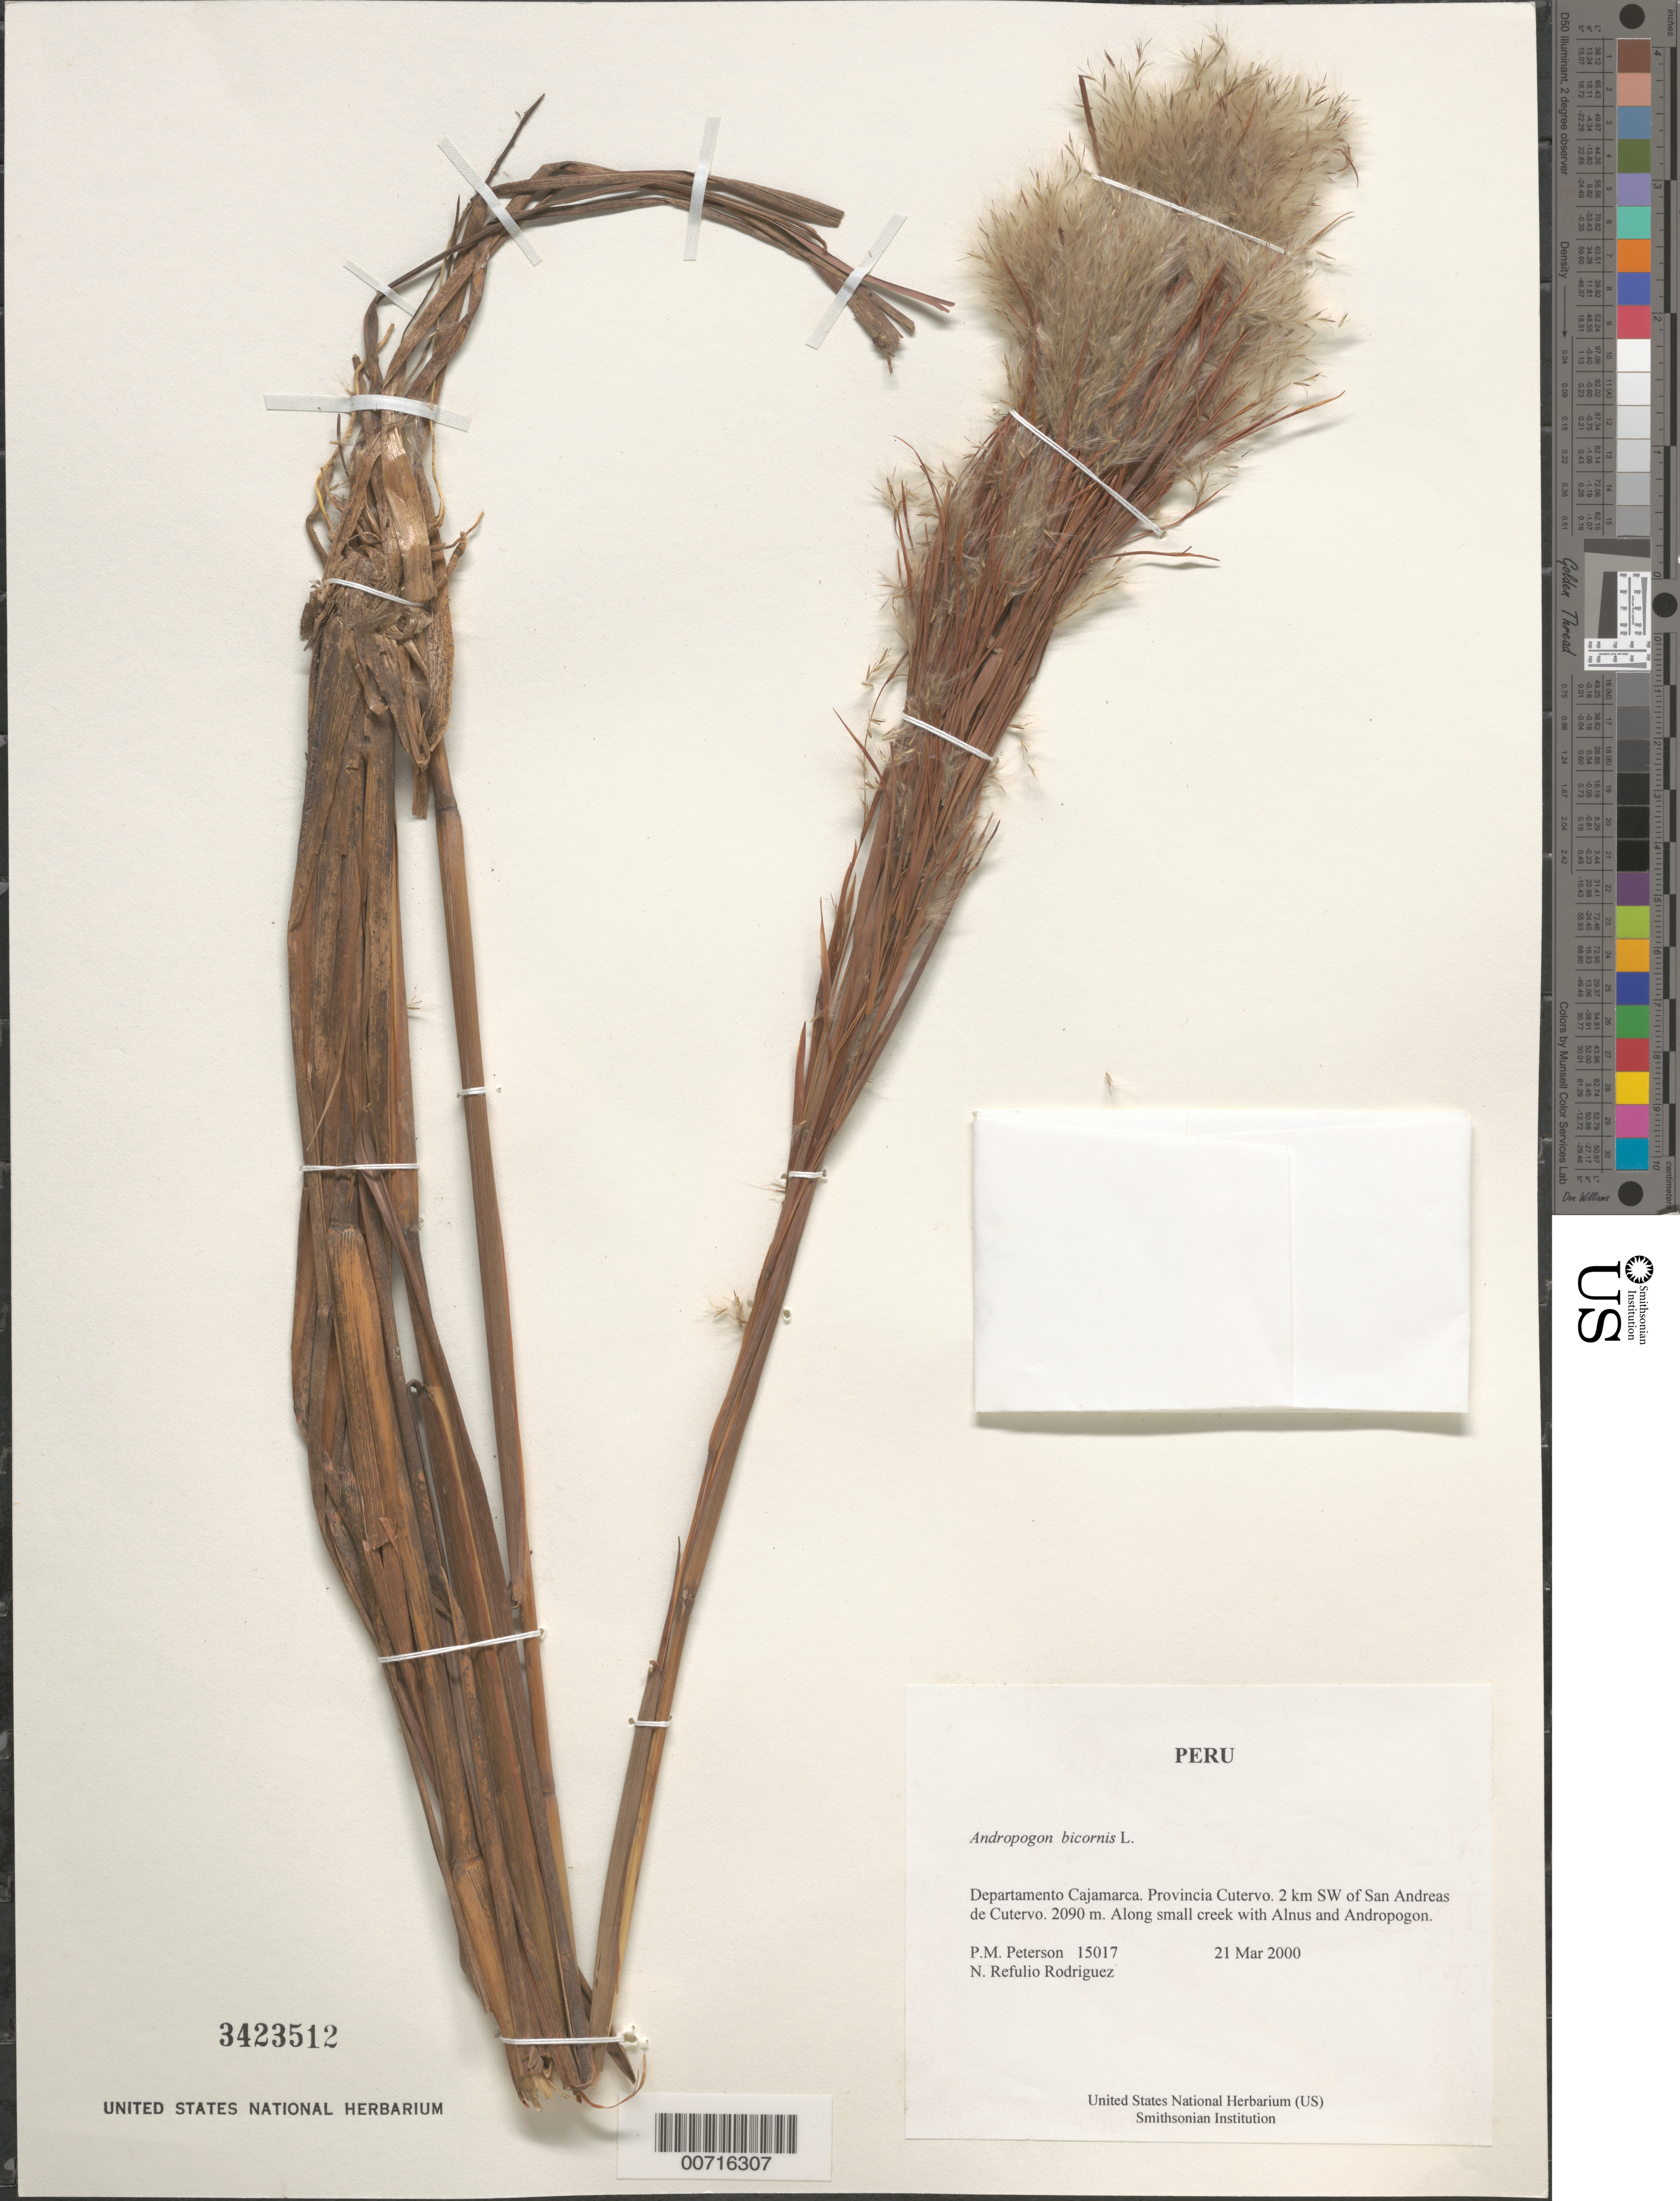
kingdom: Plantae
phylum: Tracheophyta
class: Liliopsida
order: Poales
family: Poaceae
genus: Andropogon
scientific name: Andropogon bicornis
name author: L.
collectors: P. M. Peterson & N. Refulio-Rodríguez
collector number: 15017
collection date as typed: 21 Mar 2000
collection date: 2000-03-21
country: Peru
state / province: Cajamarca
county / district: Cutervo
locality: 2 km SW of San Andreas de Cutervo.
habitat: Along small creek with Alnus and Andropogon.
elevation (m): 2090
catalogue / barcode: US 3423512